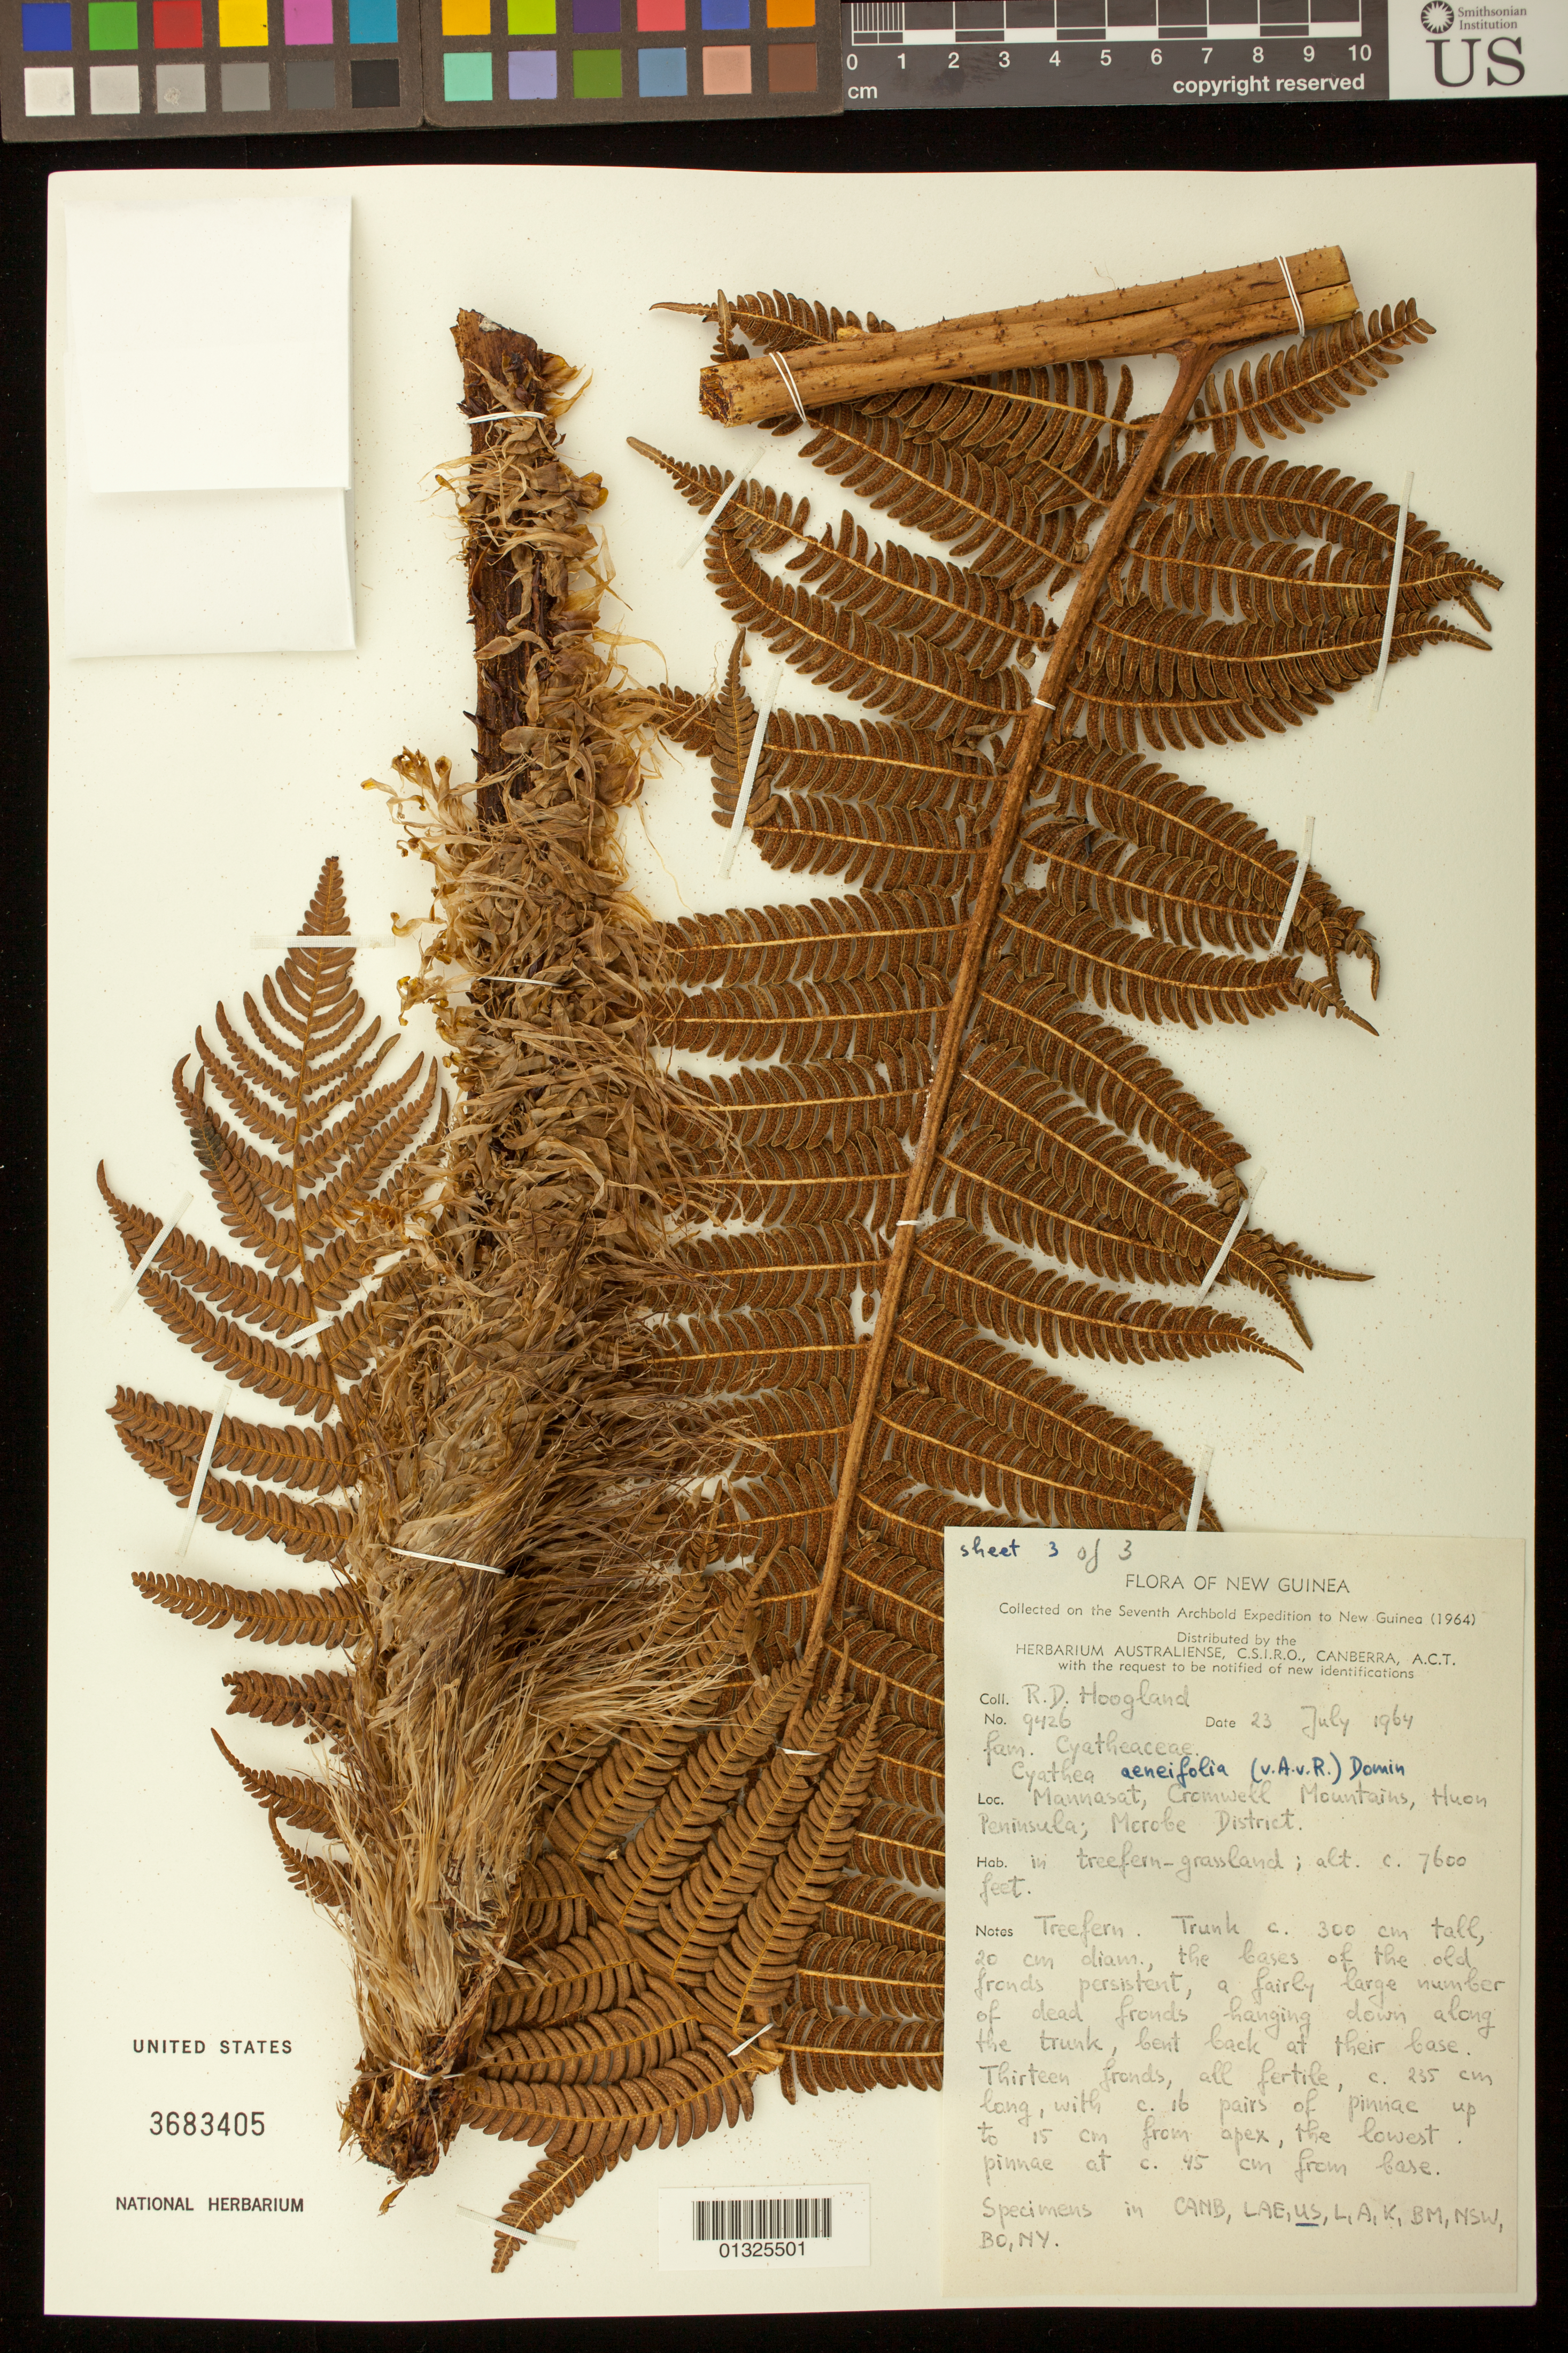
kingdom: Plantae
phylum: Tracheophyta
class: Polypodiopsida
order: Cyatheales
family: Cyatheaceae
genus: Cyathea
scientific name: Cyathea aeneifolia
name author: (Alderw.) Domin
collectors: R. D. Hoogland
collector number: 9426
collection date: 1964-07-23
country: Papua New Guinea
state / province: Morobe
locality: Mannasat, Cromwell Mountains, Huon Peninsula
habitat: in treefern-grassland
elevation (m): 2316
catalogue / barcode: US 3683405